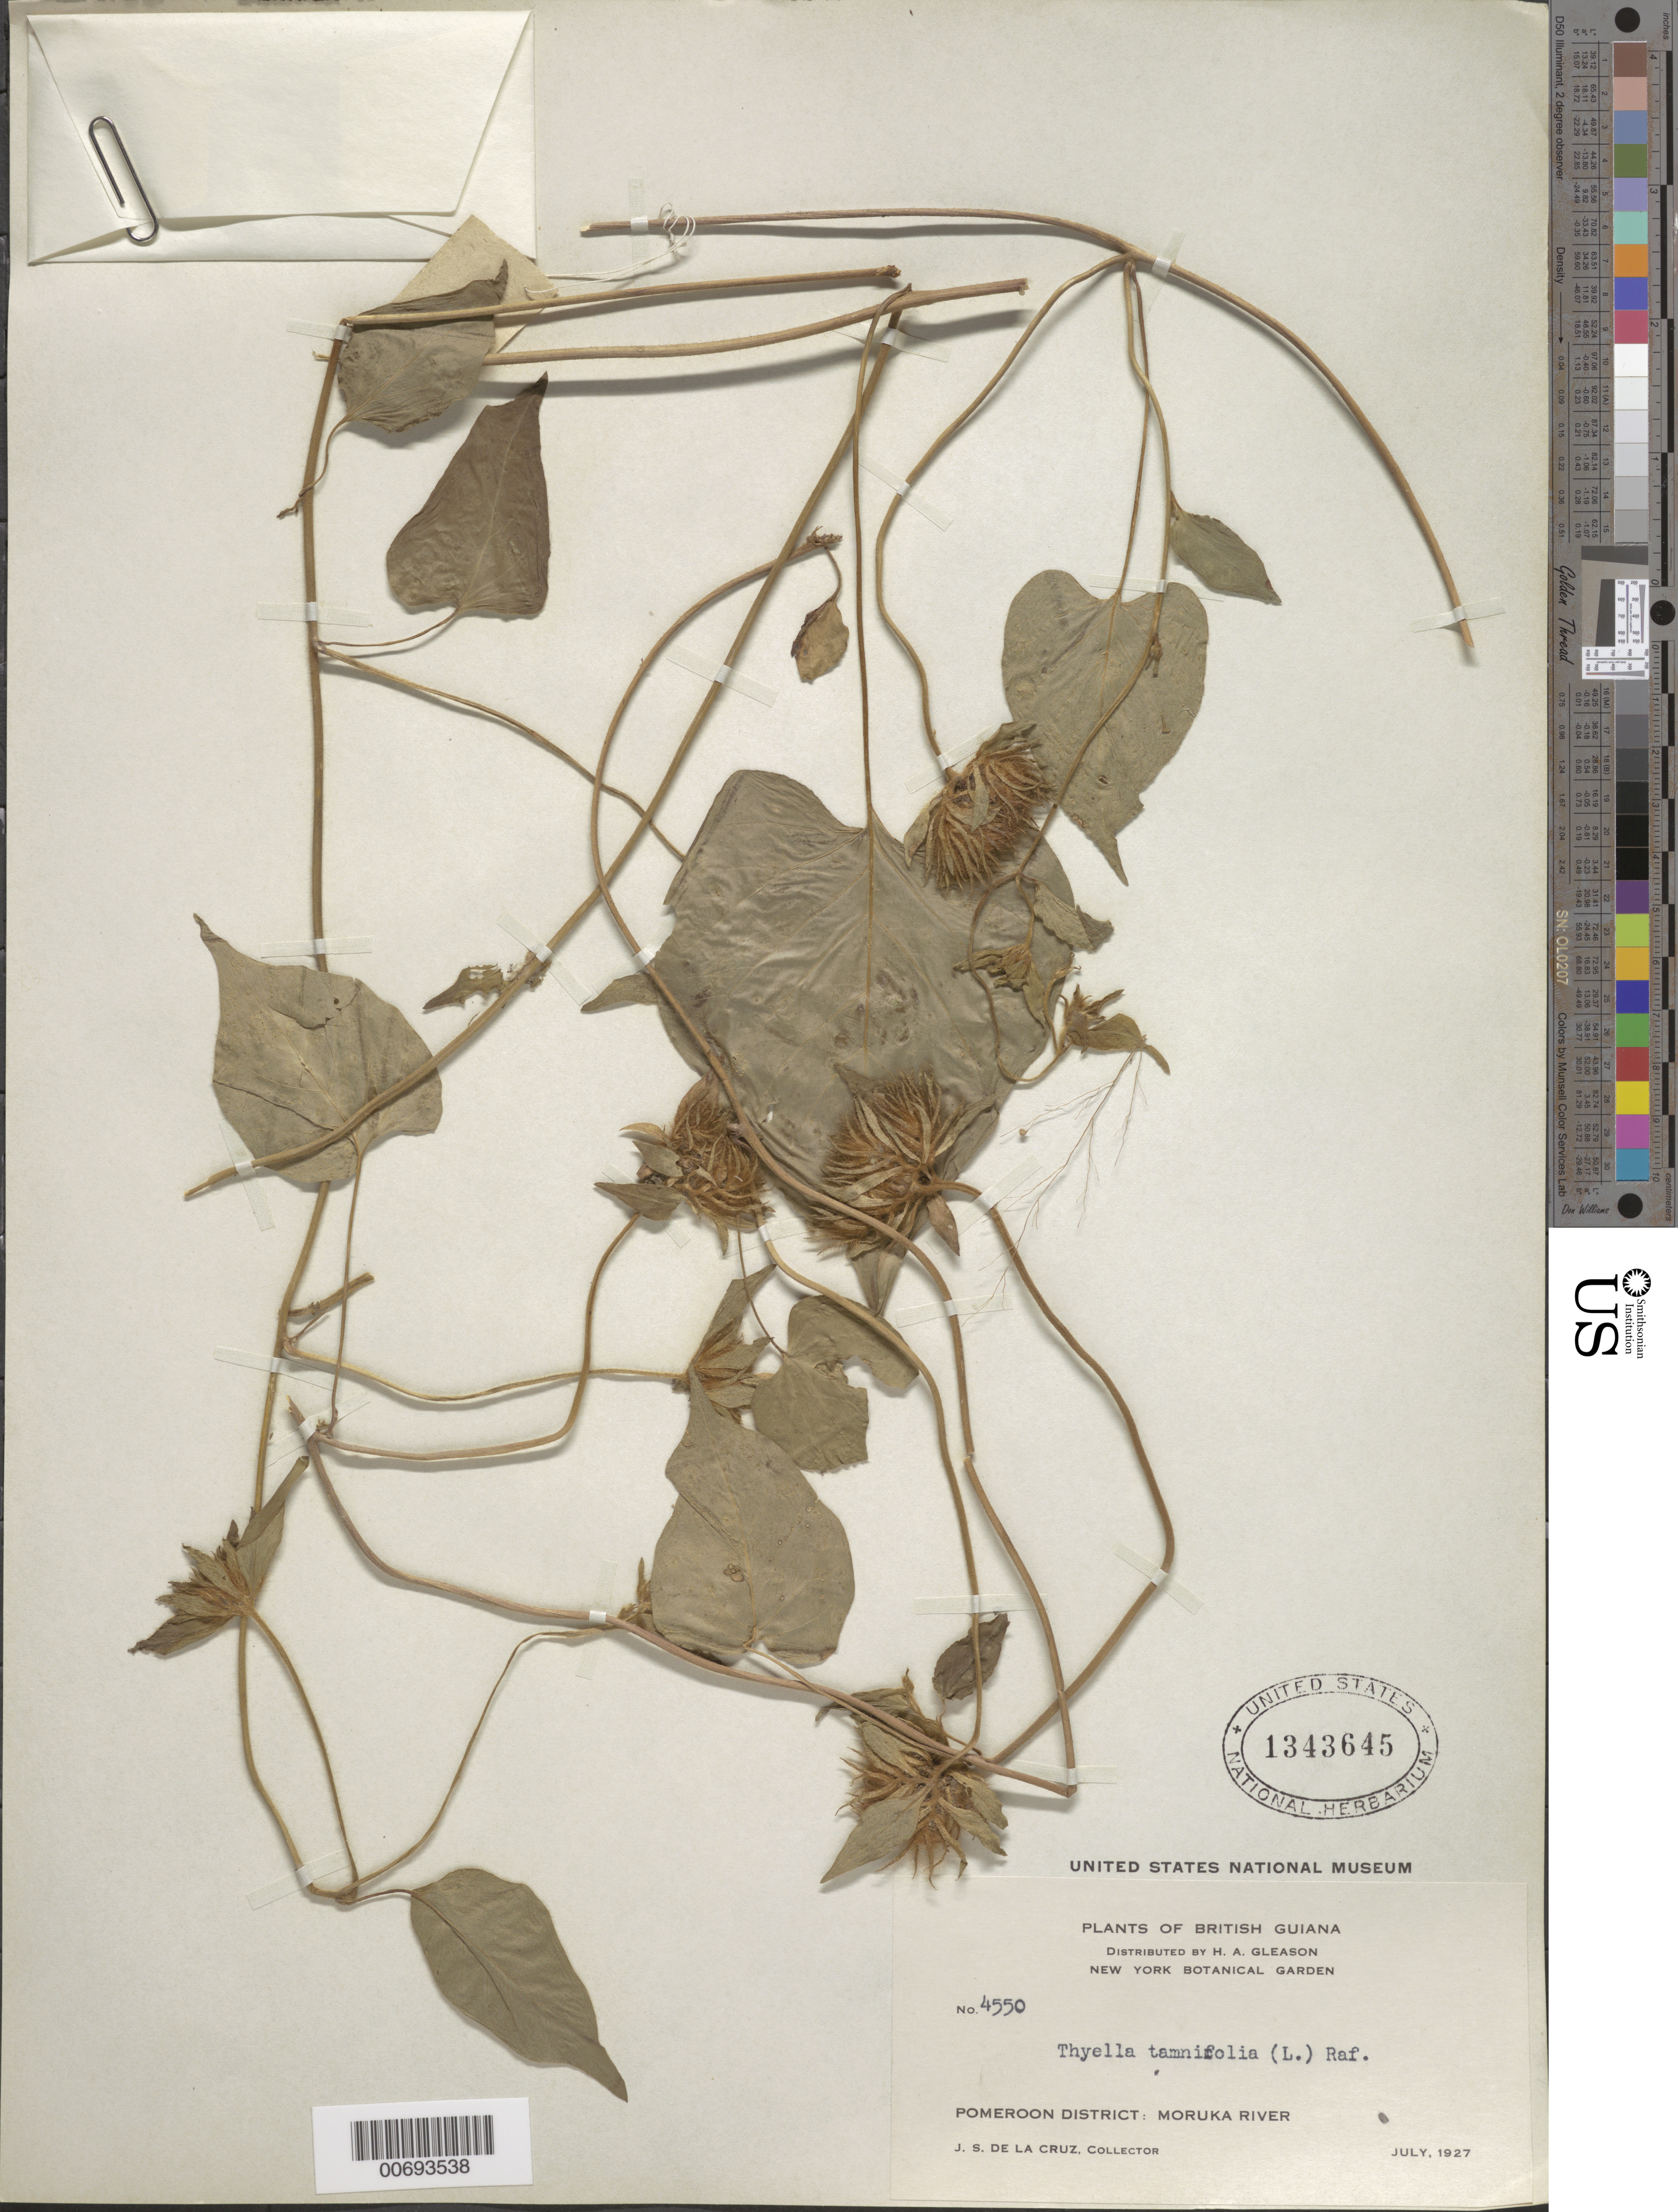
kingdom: Plantae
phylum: Tracheophyta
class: Magnoliopsida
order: Solanales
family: Convolvulaceae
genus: Thyella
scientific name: Thyella tamnifolia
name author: (L.) Raf.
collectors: J. S. de la Cruz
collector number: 4550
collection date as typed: Jul-27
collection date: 1927-07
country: Guyana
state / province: Barima-Waini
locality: Moruka R., Pomeroon Dist.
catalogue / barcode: US 1343645